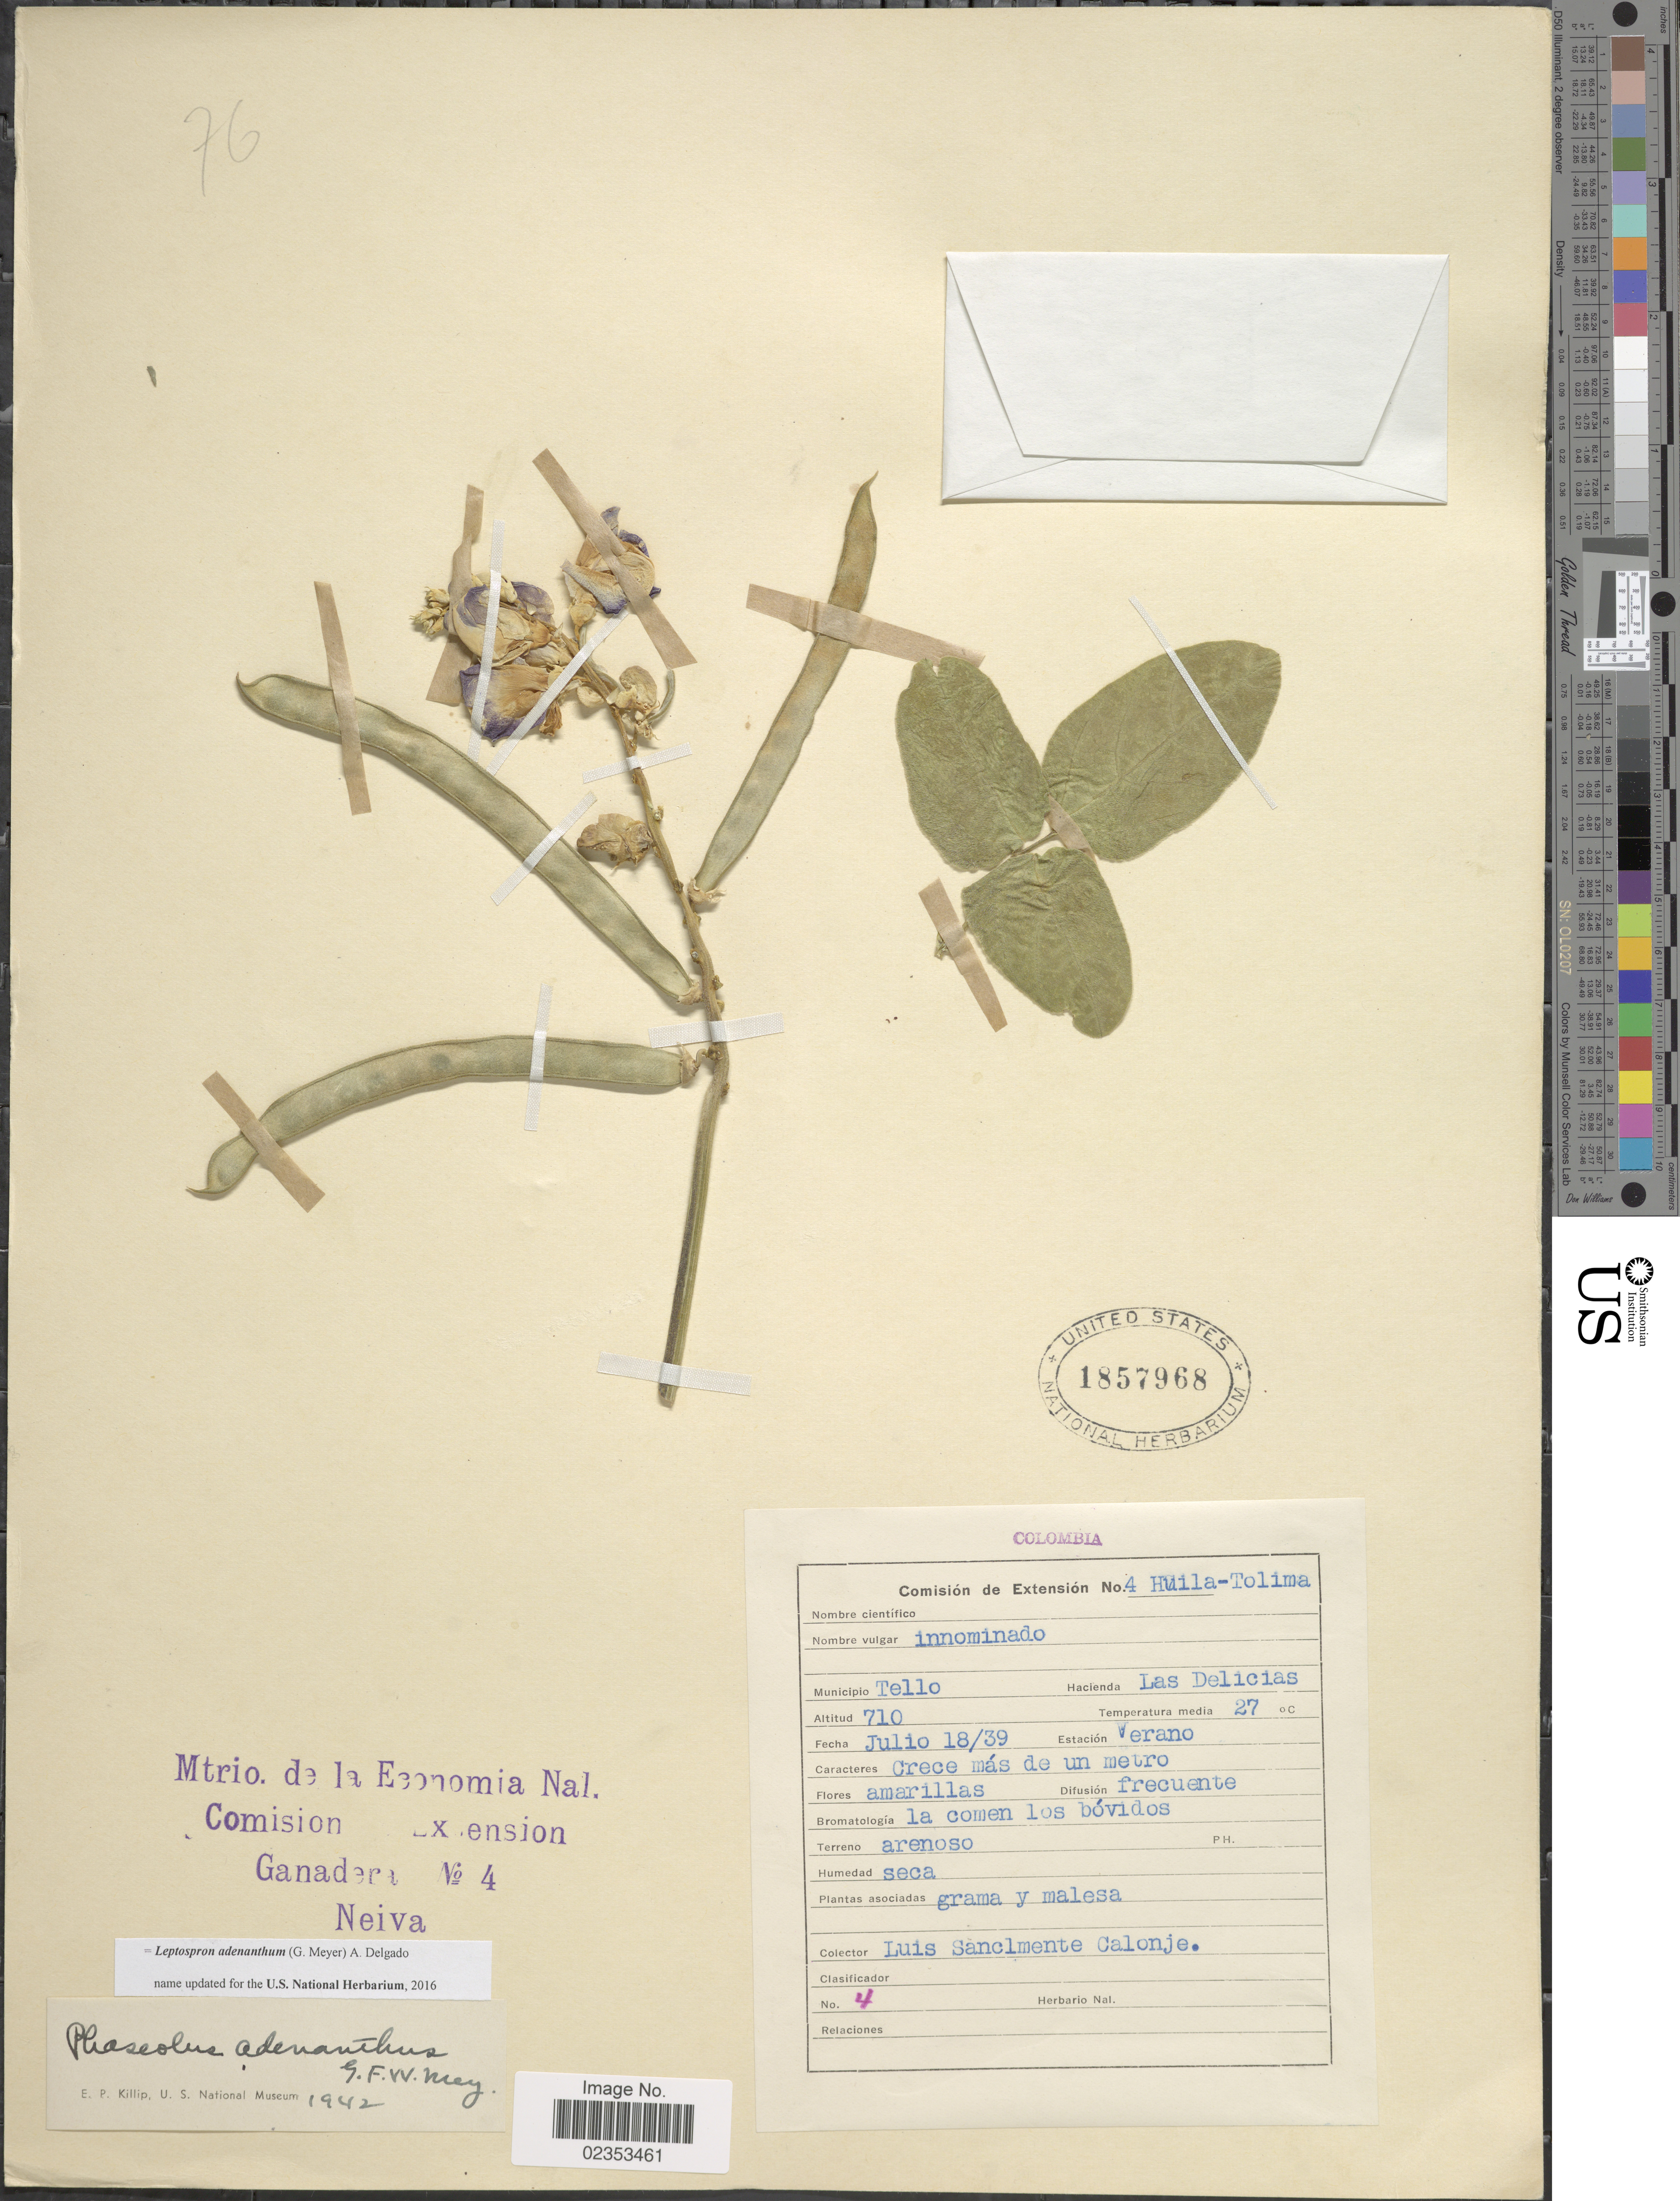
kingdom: Plantae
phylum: Tracheophyta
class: Magnoliopsida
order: Fabales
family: Fabaceae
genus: Leptospron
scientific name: Leptospron adenanthum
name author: (G. Mey.) A. Delgado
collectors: L. Calonje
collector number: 4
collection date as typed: Transcribed d/m/y: 18/7/39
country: Colombia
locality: Huila-Tolima, Municipio Tello, Hacienda Las Delicias, Estacion Verano, Crece mas de un metro, Temperatura media 27°C.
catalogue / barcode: US 1857968